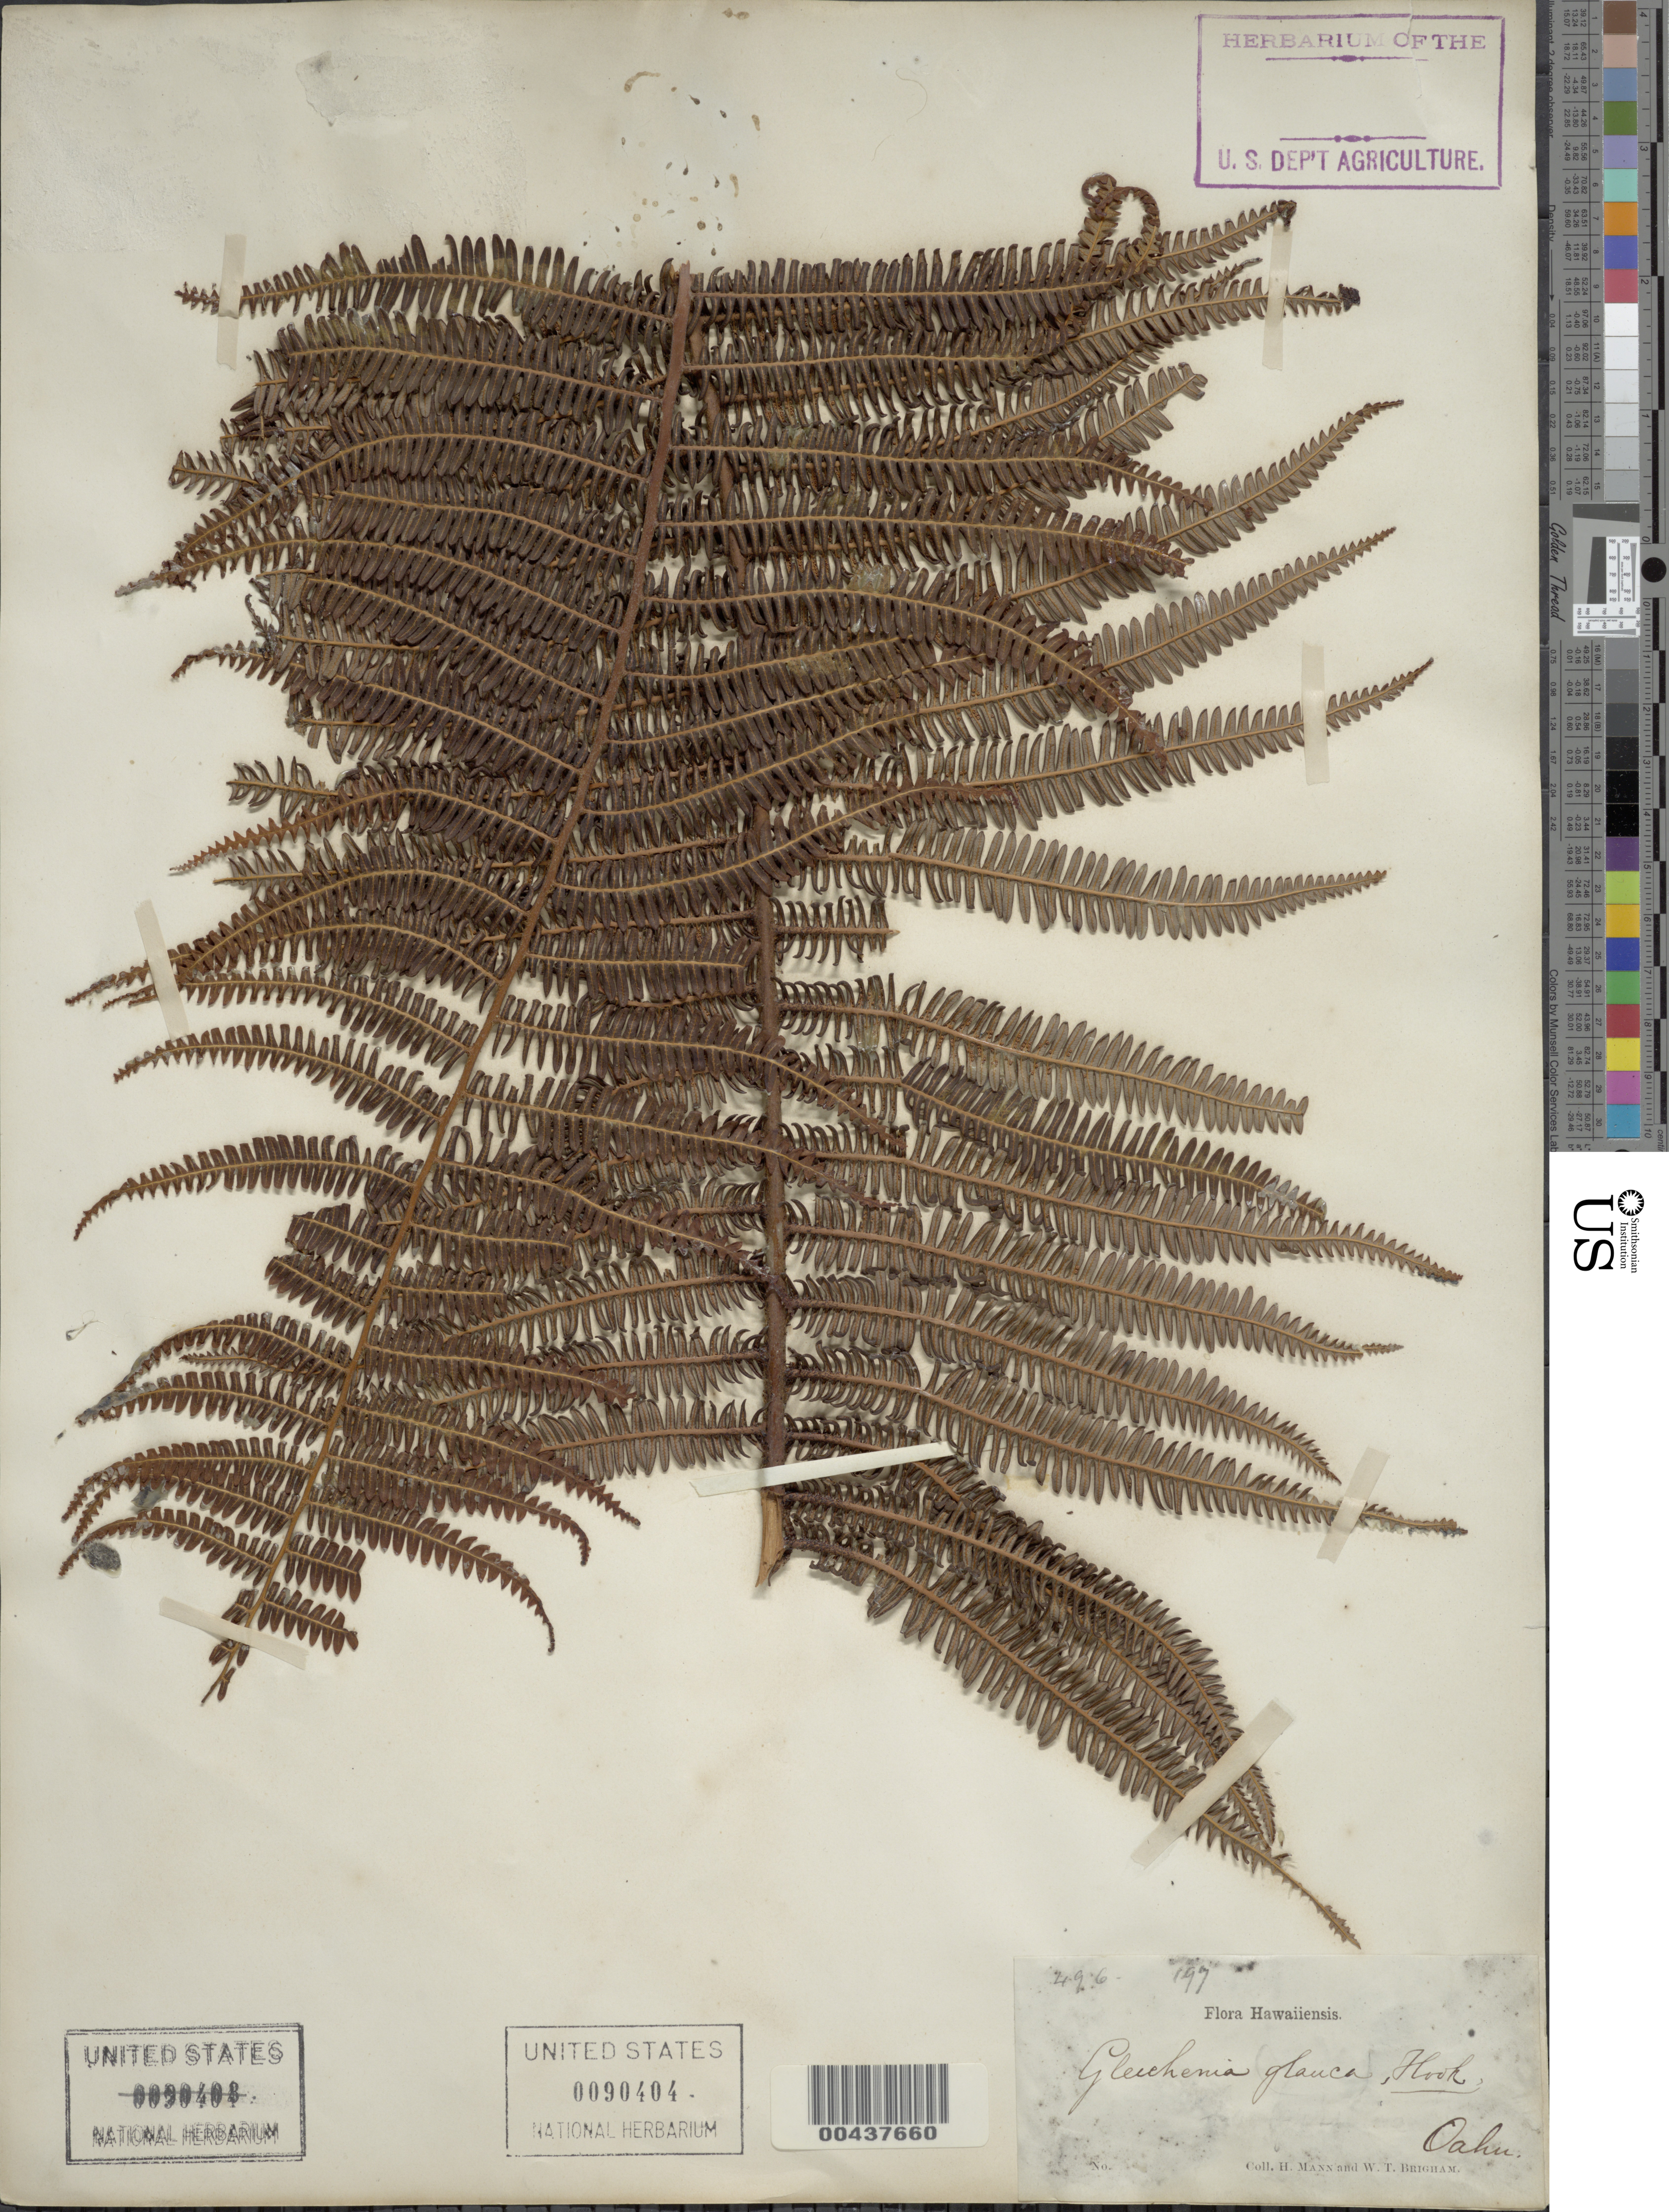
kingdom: Plantae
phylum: Tracheophyta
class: Polypodiopsida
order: Gleicheniales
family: Gleicheniaceae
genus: Diplopterygium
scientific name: Diplopterygium glaucum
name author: (Thunb. ex Houtt.) Nakai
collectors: H. Mann & W. T. Brigham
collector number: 496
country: United States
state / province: Hawaii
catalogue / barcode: US 90404